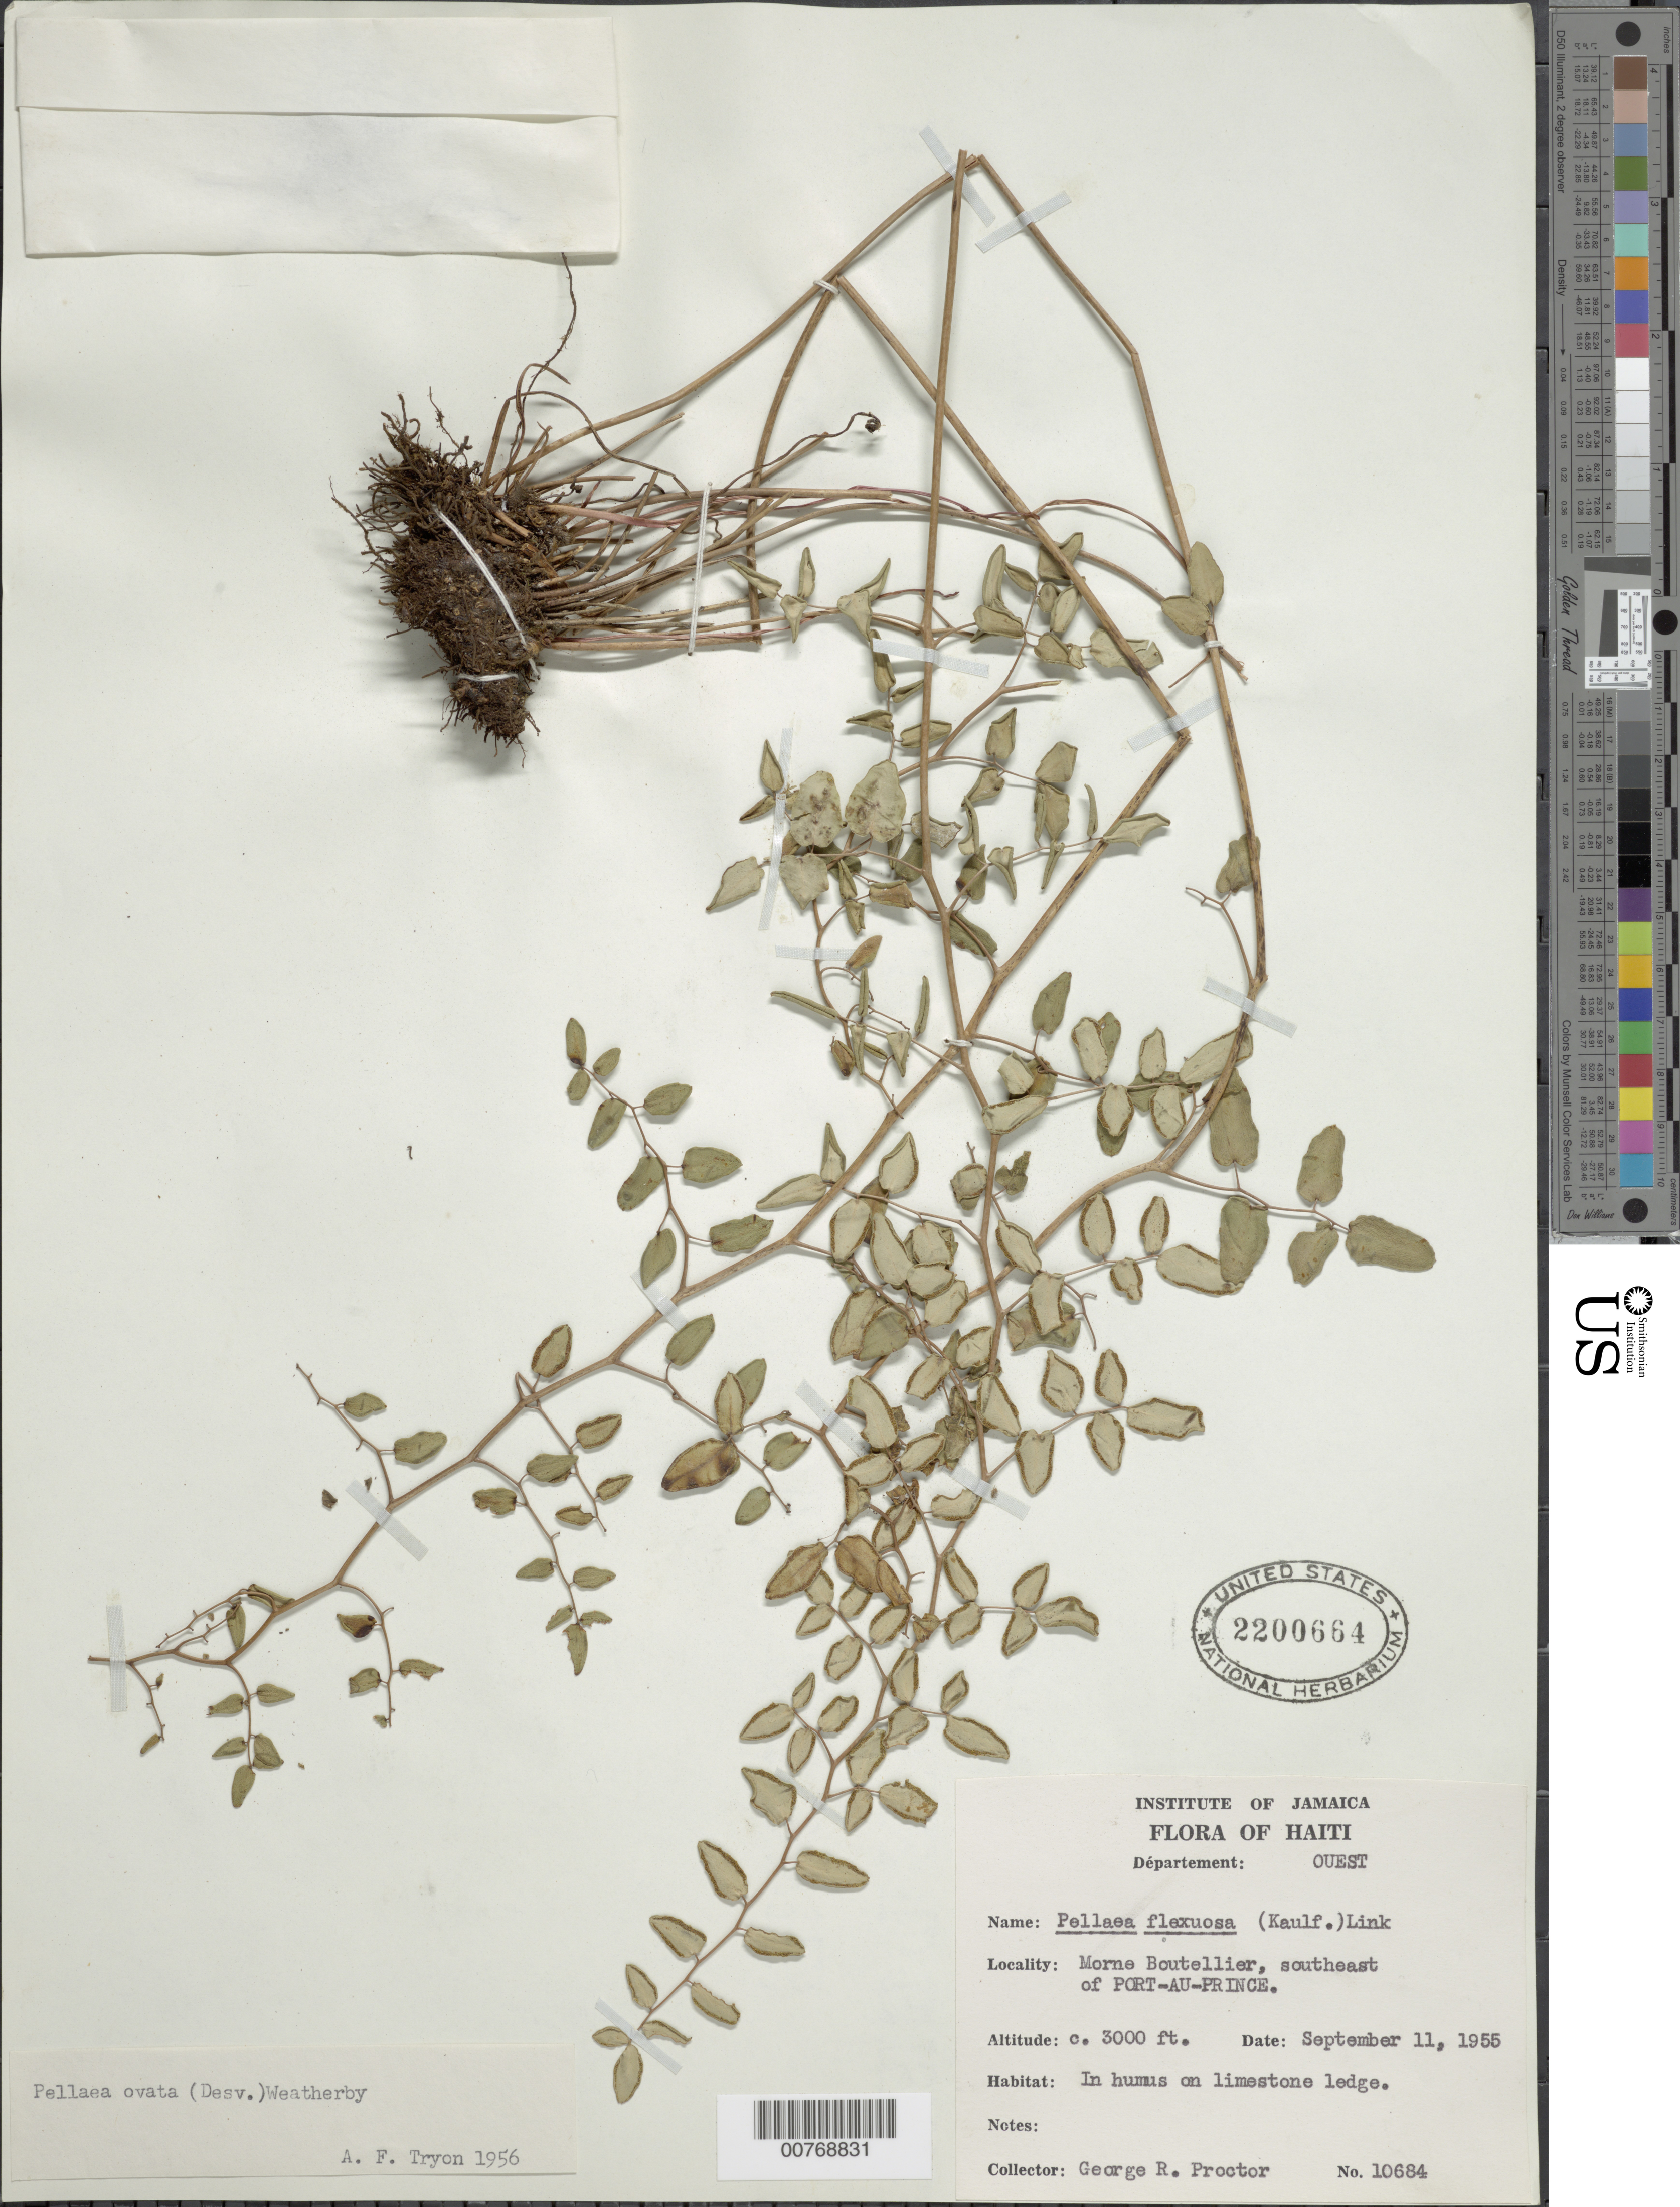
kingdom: Plantae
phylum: Tracheophyta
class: Polypodiopsida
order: Polypodiales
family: Pteridaceae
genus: Pellaea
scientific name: Pellaea ovata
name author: (Desv.) Weath.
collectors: G. R. Proctor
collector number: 10684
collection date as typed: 11 Sep 1955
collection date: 1955-09-11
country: Haiti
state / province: Ouest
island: Hispaniola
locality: Departement Ouest. Morne Boutellier, SE of Port-au-Prince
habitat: In hummus on limestone ledge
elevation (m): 914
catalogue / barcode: US 2200664